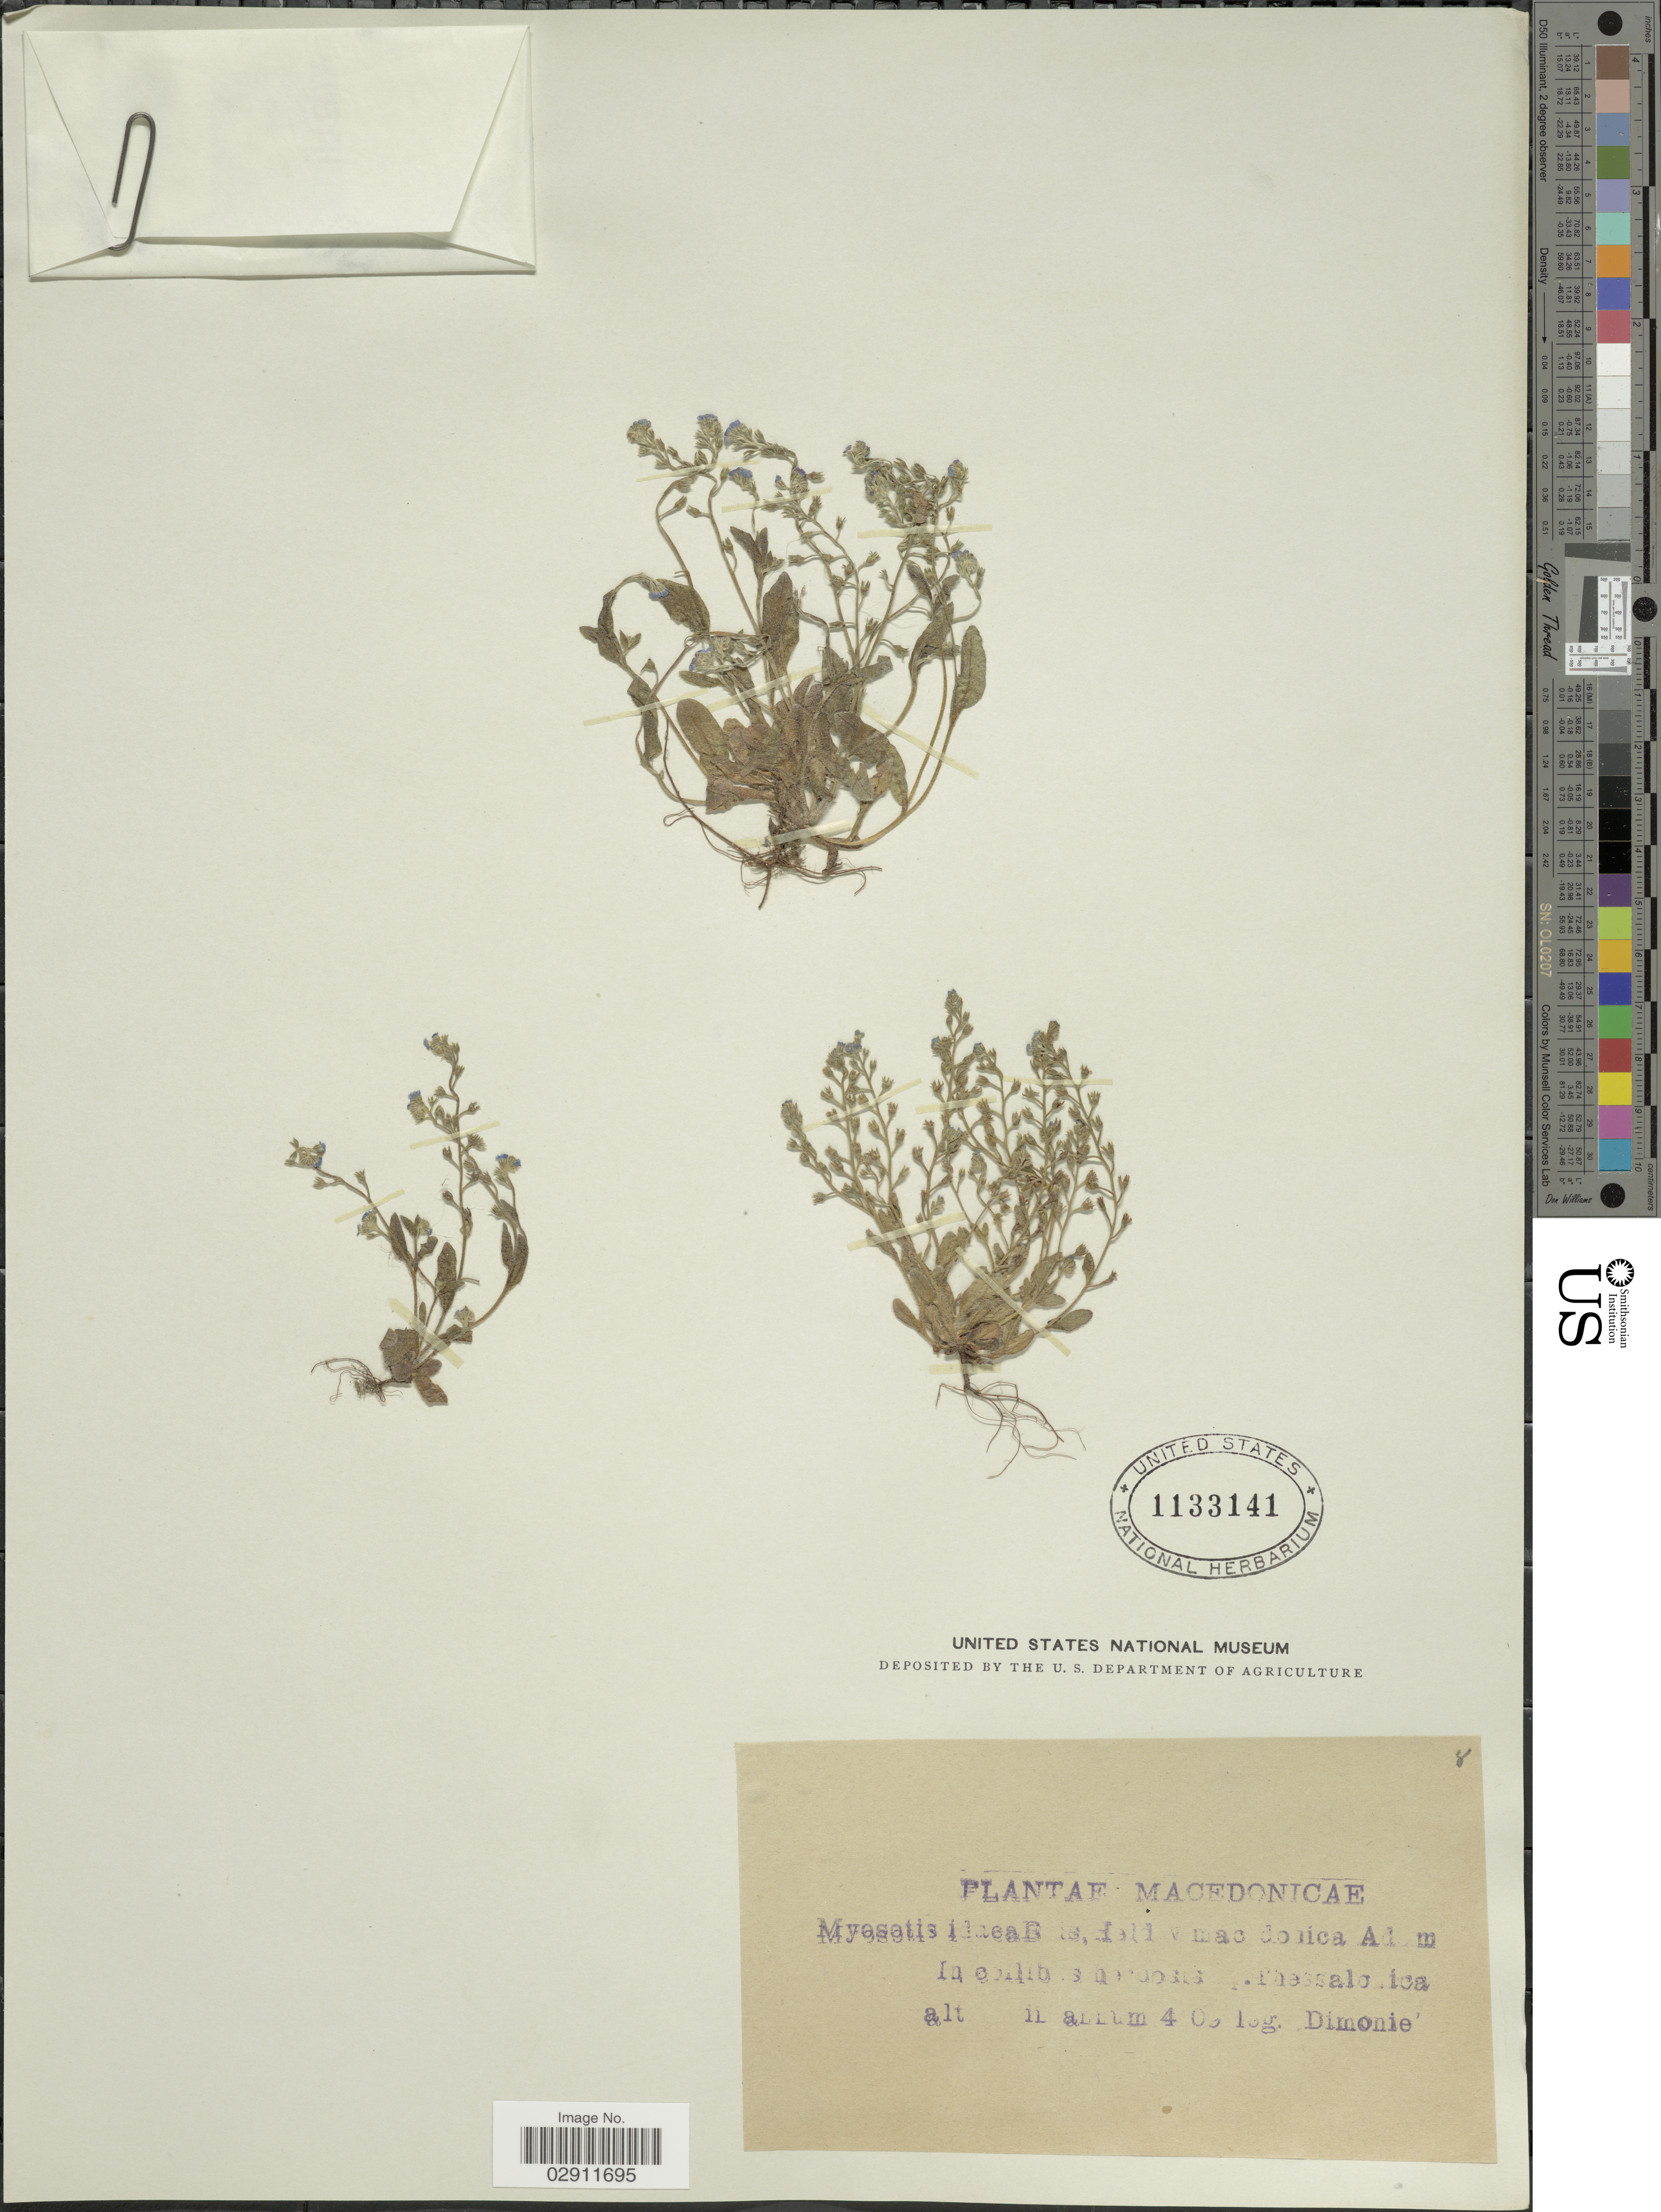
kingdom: Plantae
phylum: Tracheophyta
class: Magnoliopsida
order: Boraginales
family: Boraginaceae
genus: Myosotis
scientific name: Myosotis idaea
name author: Boiss. & Heldr.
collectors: -. Dimonie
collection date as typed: Transcribed d/m/y: /4/9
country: North Macedonia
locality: In collibus herbosis [illegible text]salo[illegible text]ica.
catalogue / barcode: US 1133141